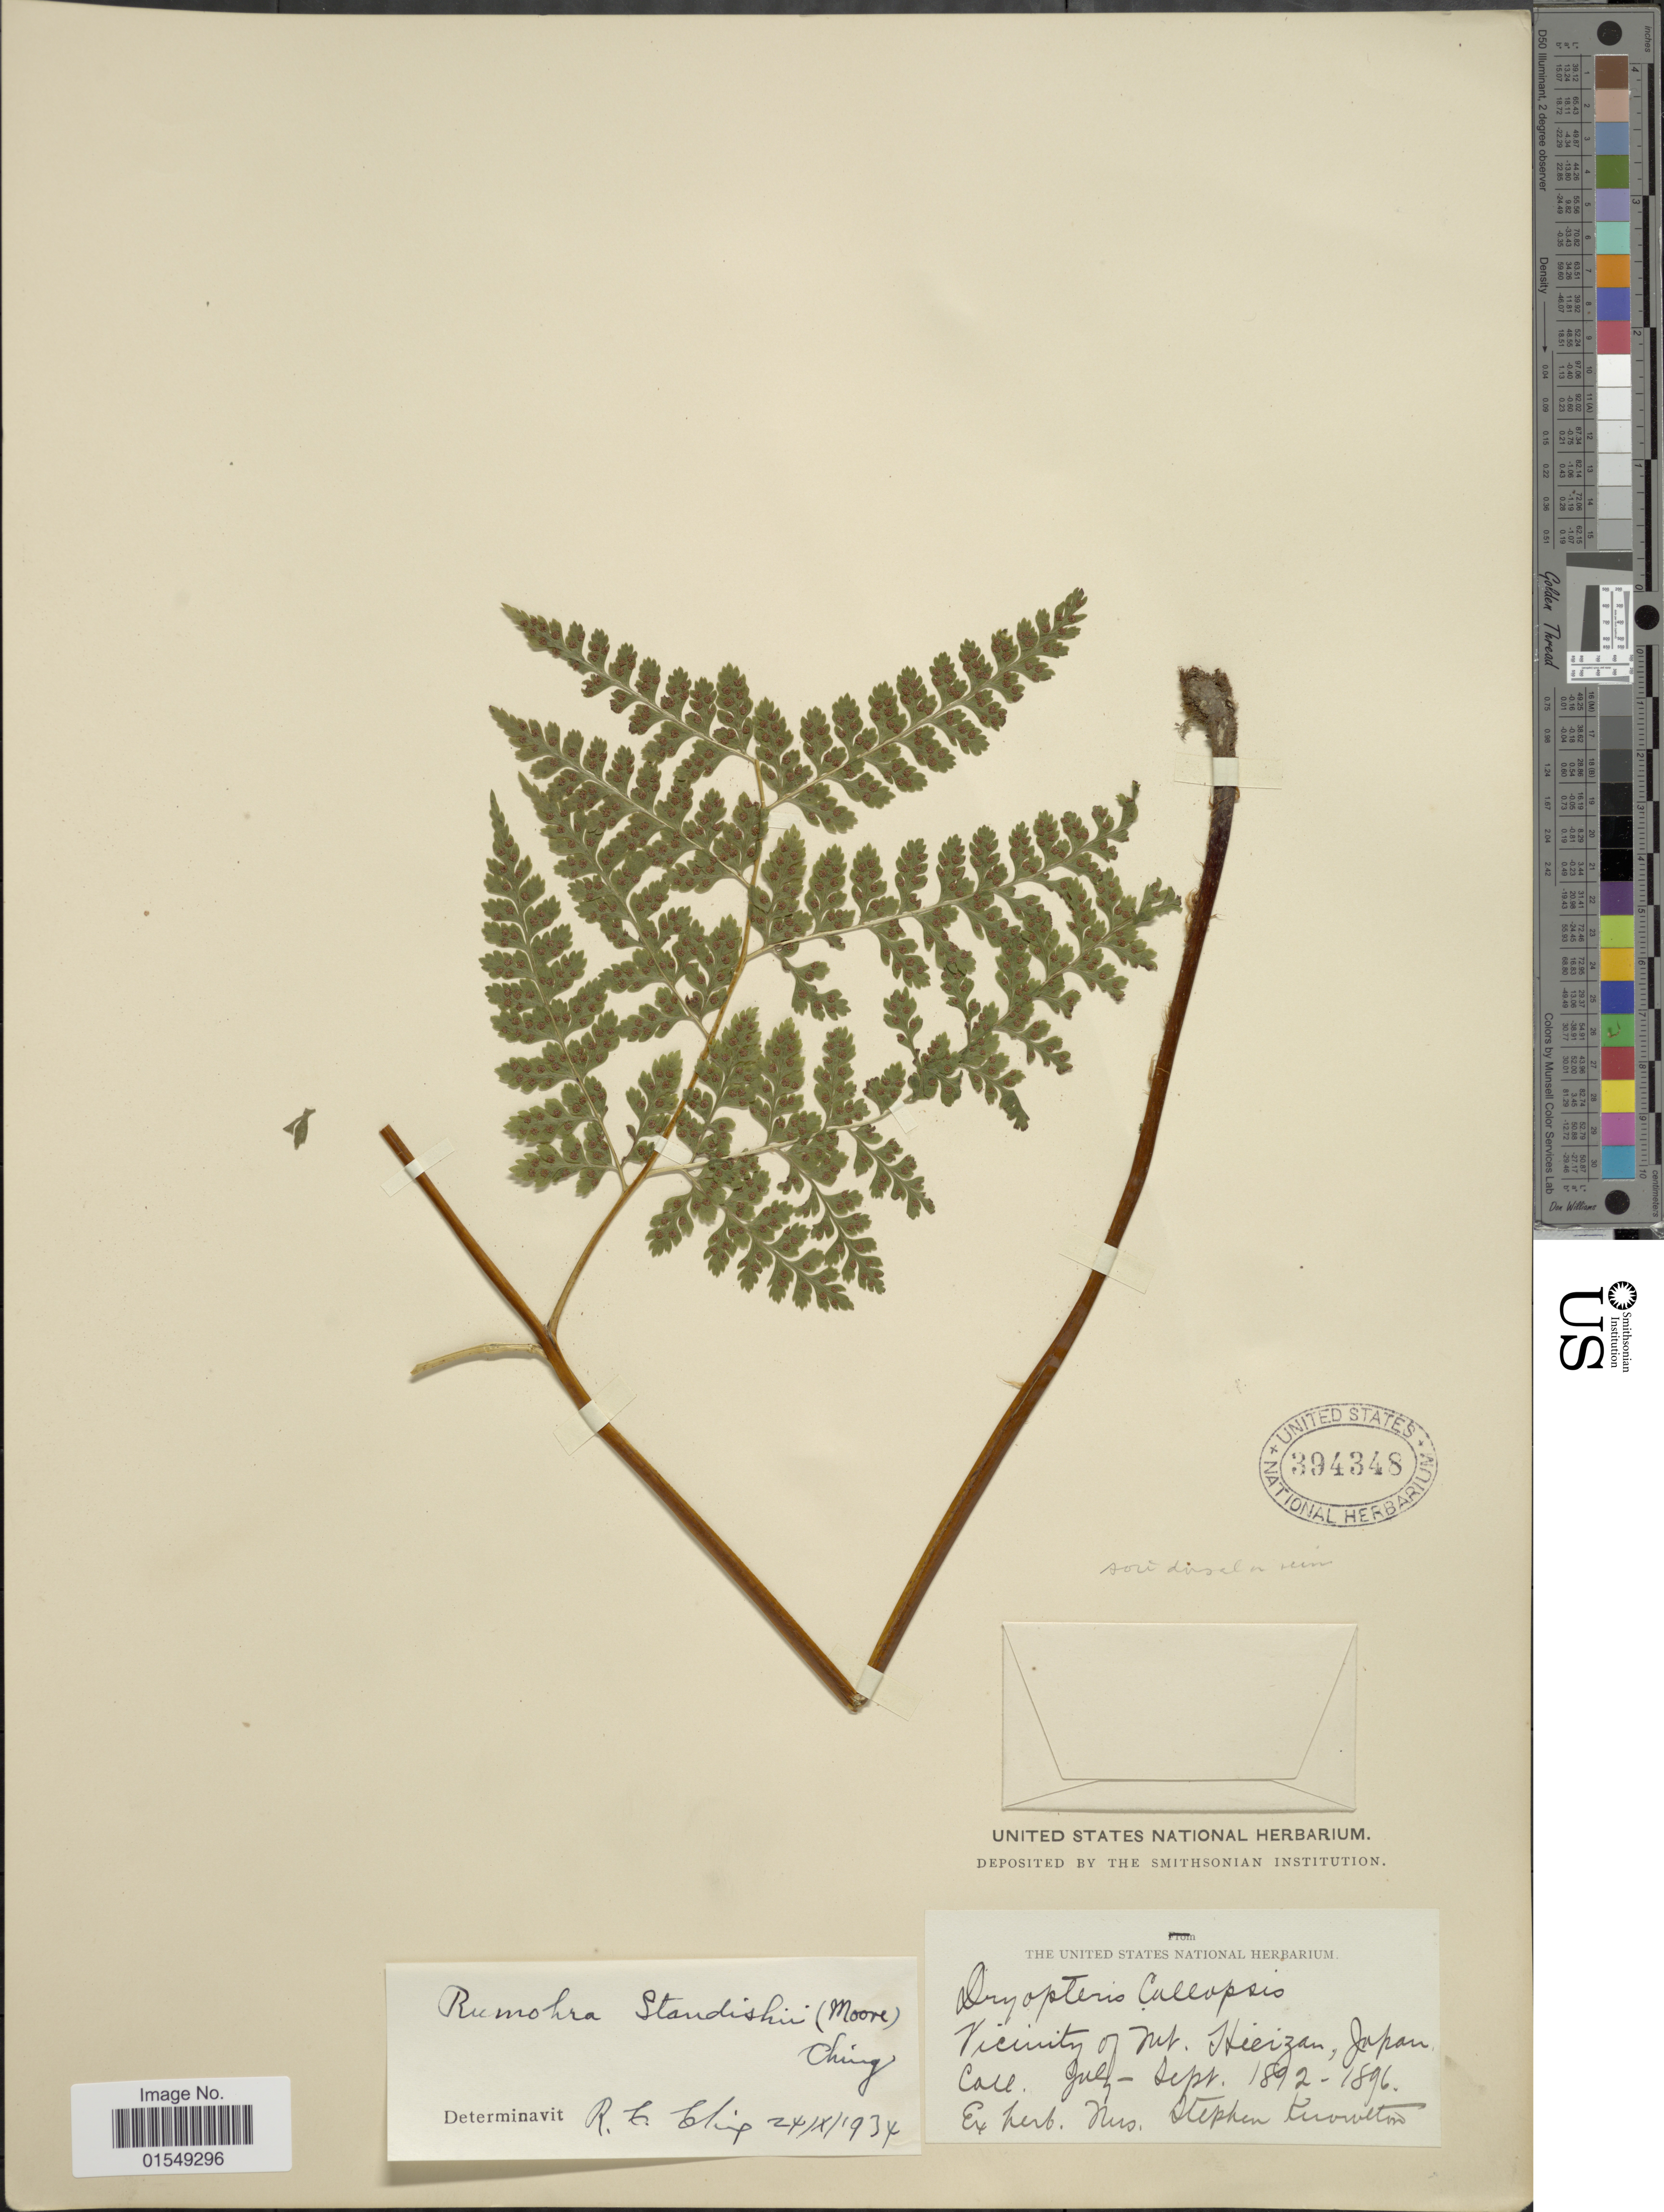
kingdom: Plantae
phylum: Tracheophyta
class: Polypodiopsida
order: Polypodiales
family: Dryopteridaceae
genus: Arachniodes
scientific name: Arachniodes standishii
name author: (T. Moore) Ohwi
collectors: ex Herb. Mrs. Stephen Knowlton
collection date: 1892-07/1896-09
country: Japan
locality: Vicinity of Mt. Hieizan, Japan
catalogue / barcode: US 394348